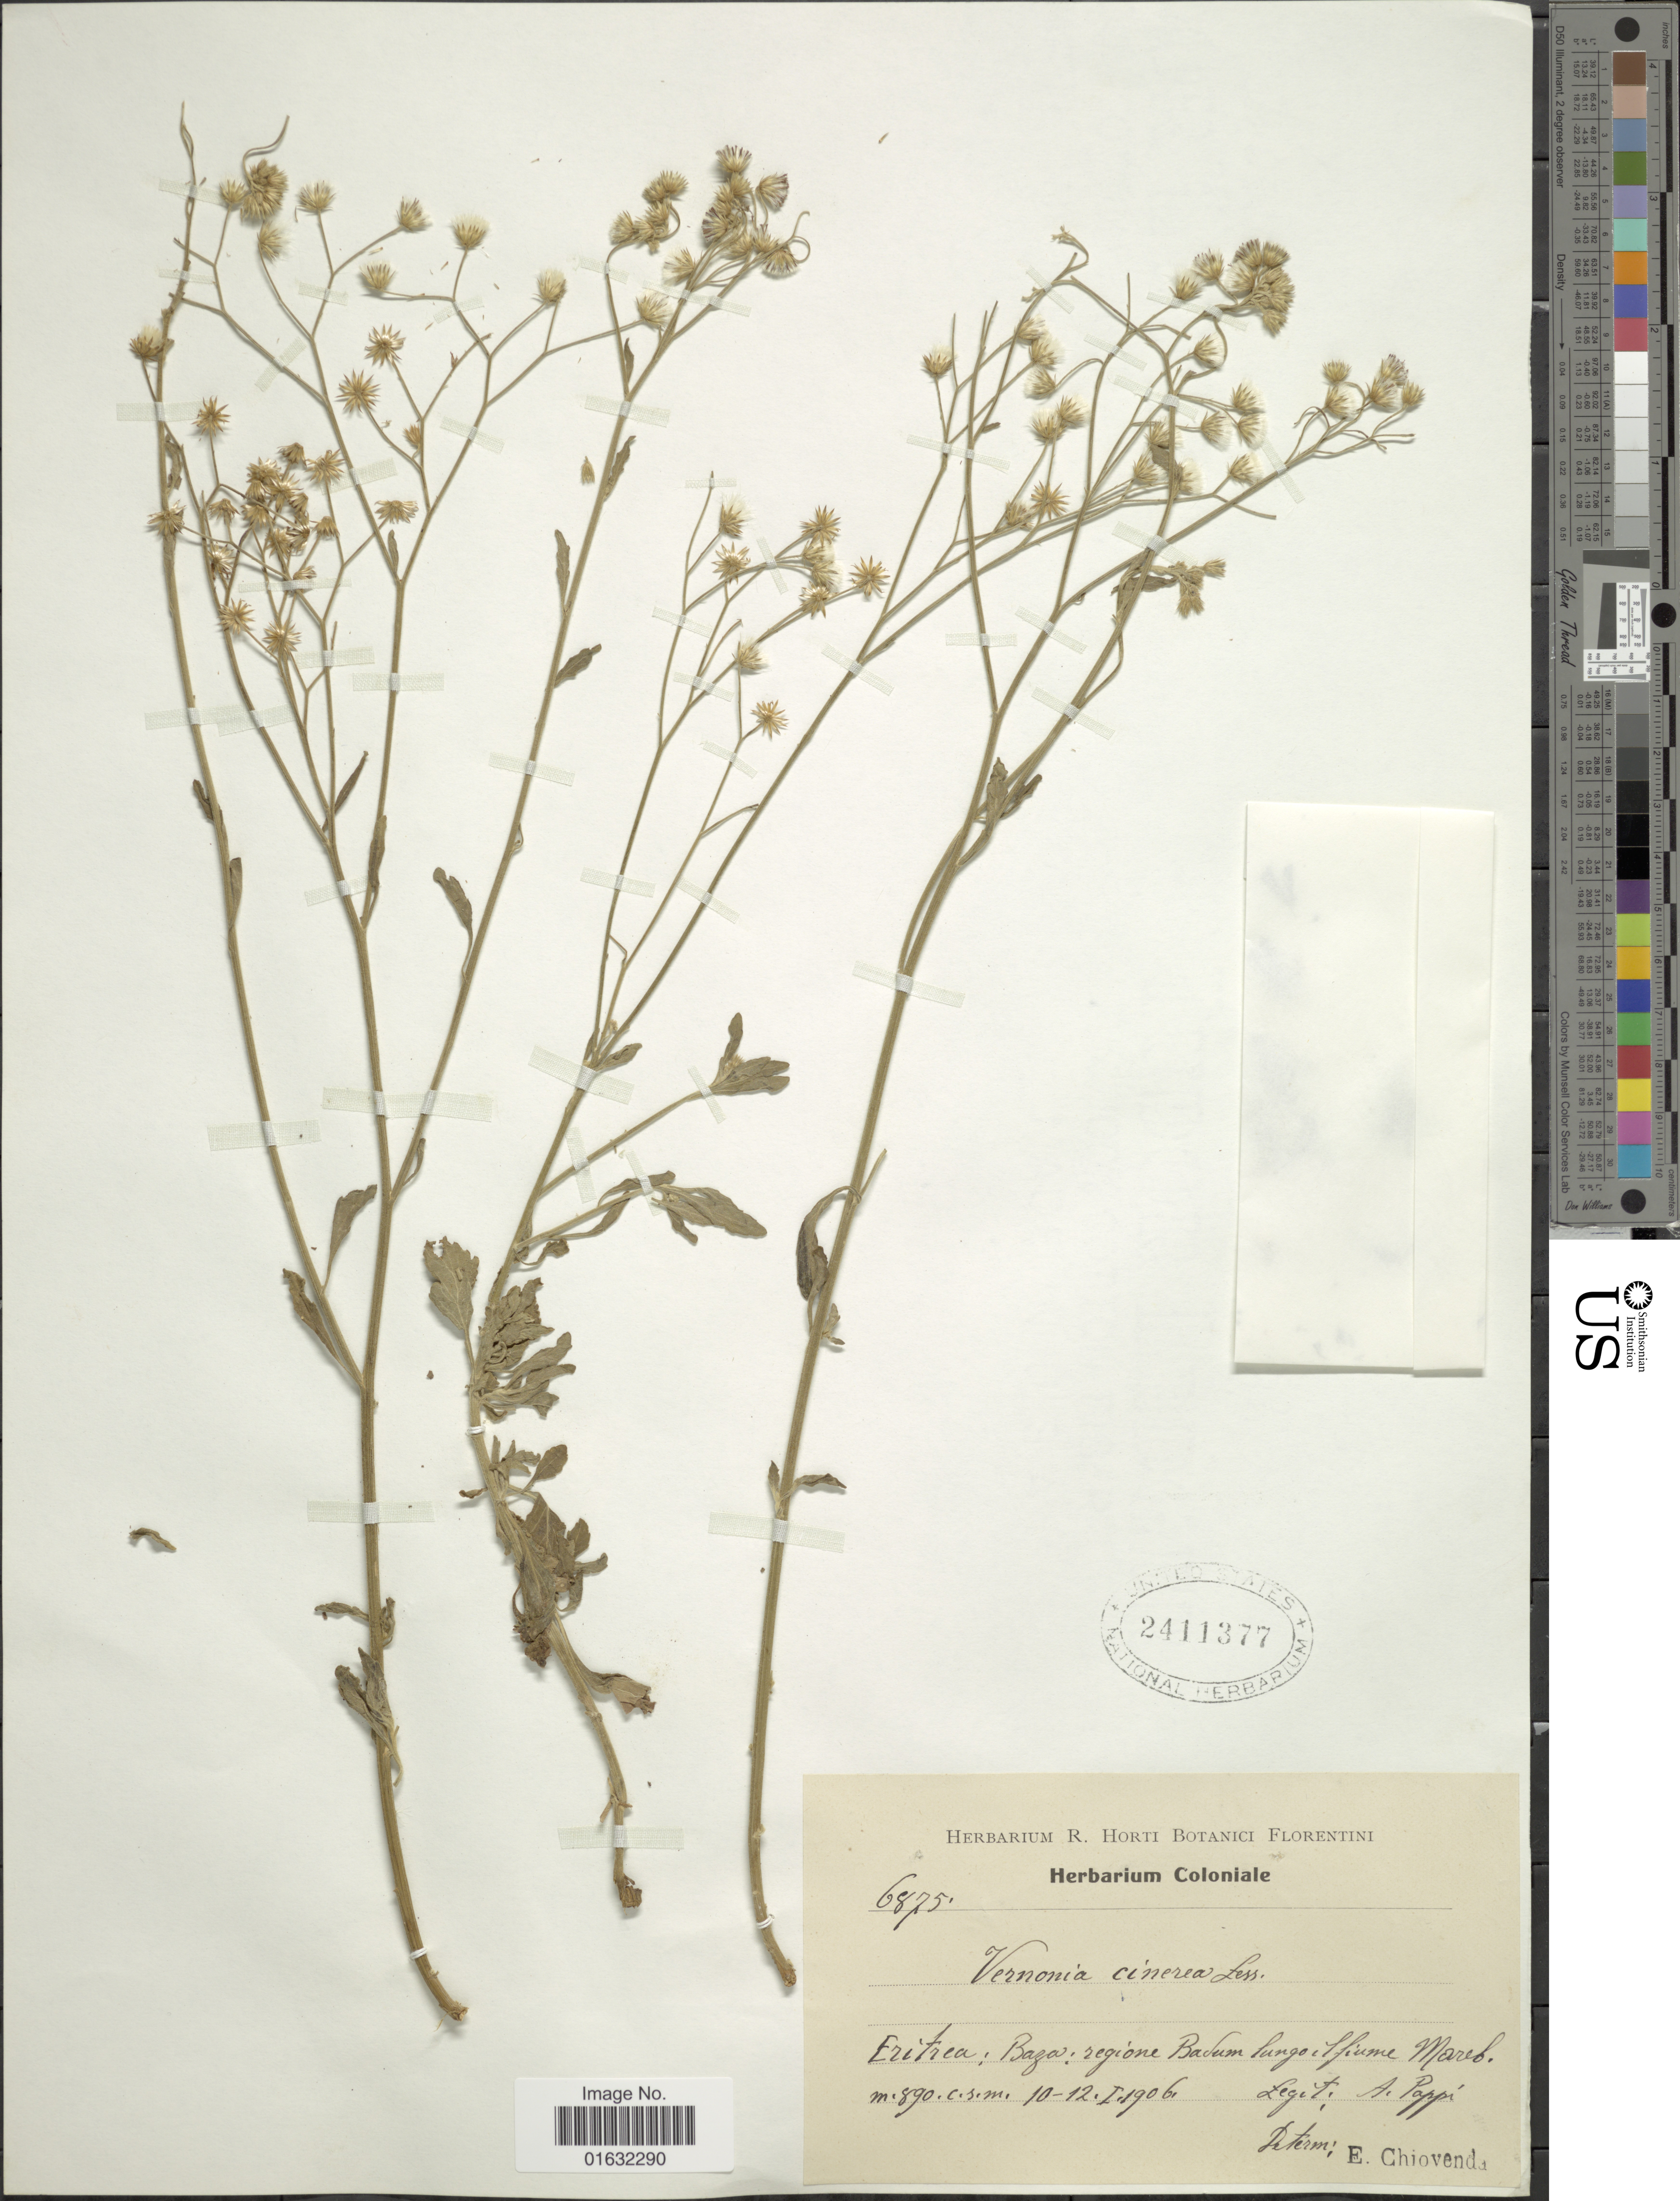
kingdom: Plantae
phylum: Tracheophyta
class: Magnoliopsida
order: Asterales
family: Asteraceae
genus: Cyanthillium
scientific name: Cyanthillium cinereum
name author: (L.) H. Rob.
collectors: A. Pappi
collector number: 6875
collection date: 1906-01-10/1906-01-12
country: Eritrea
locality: Baza, regione Badum lungo il fiume Mareb.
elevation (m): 890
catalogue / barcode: US 2411377